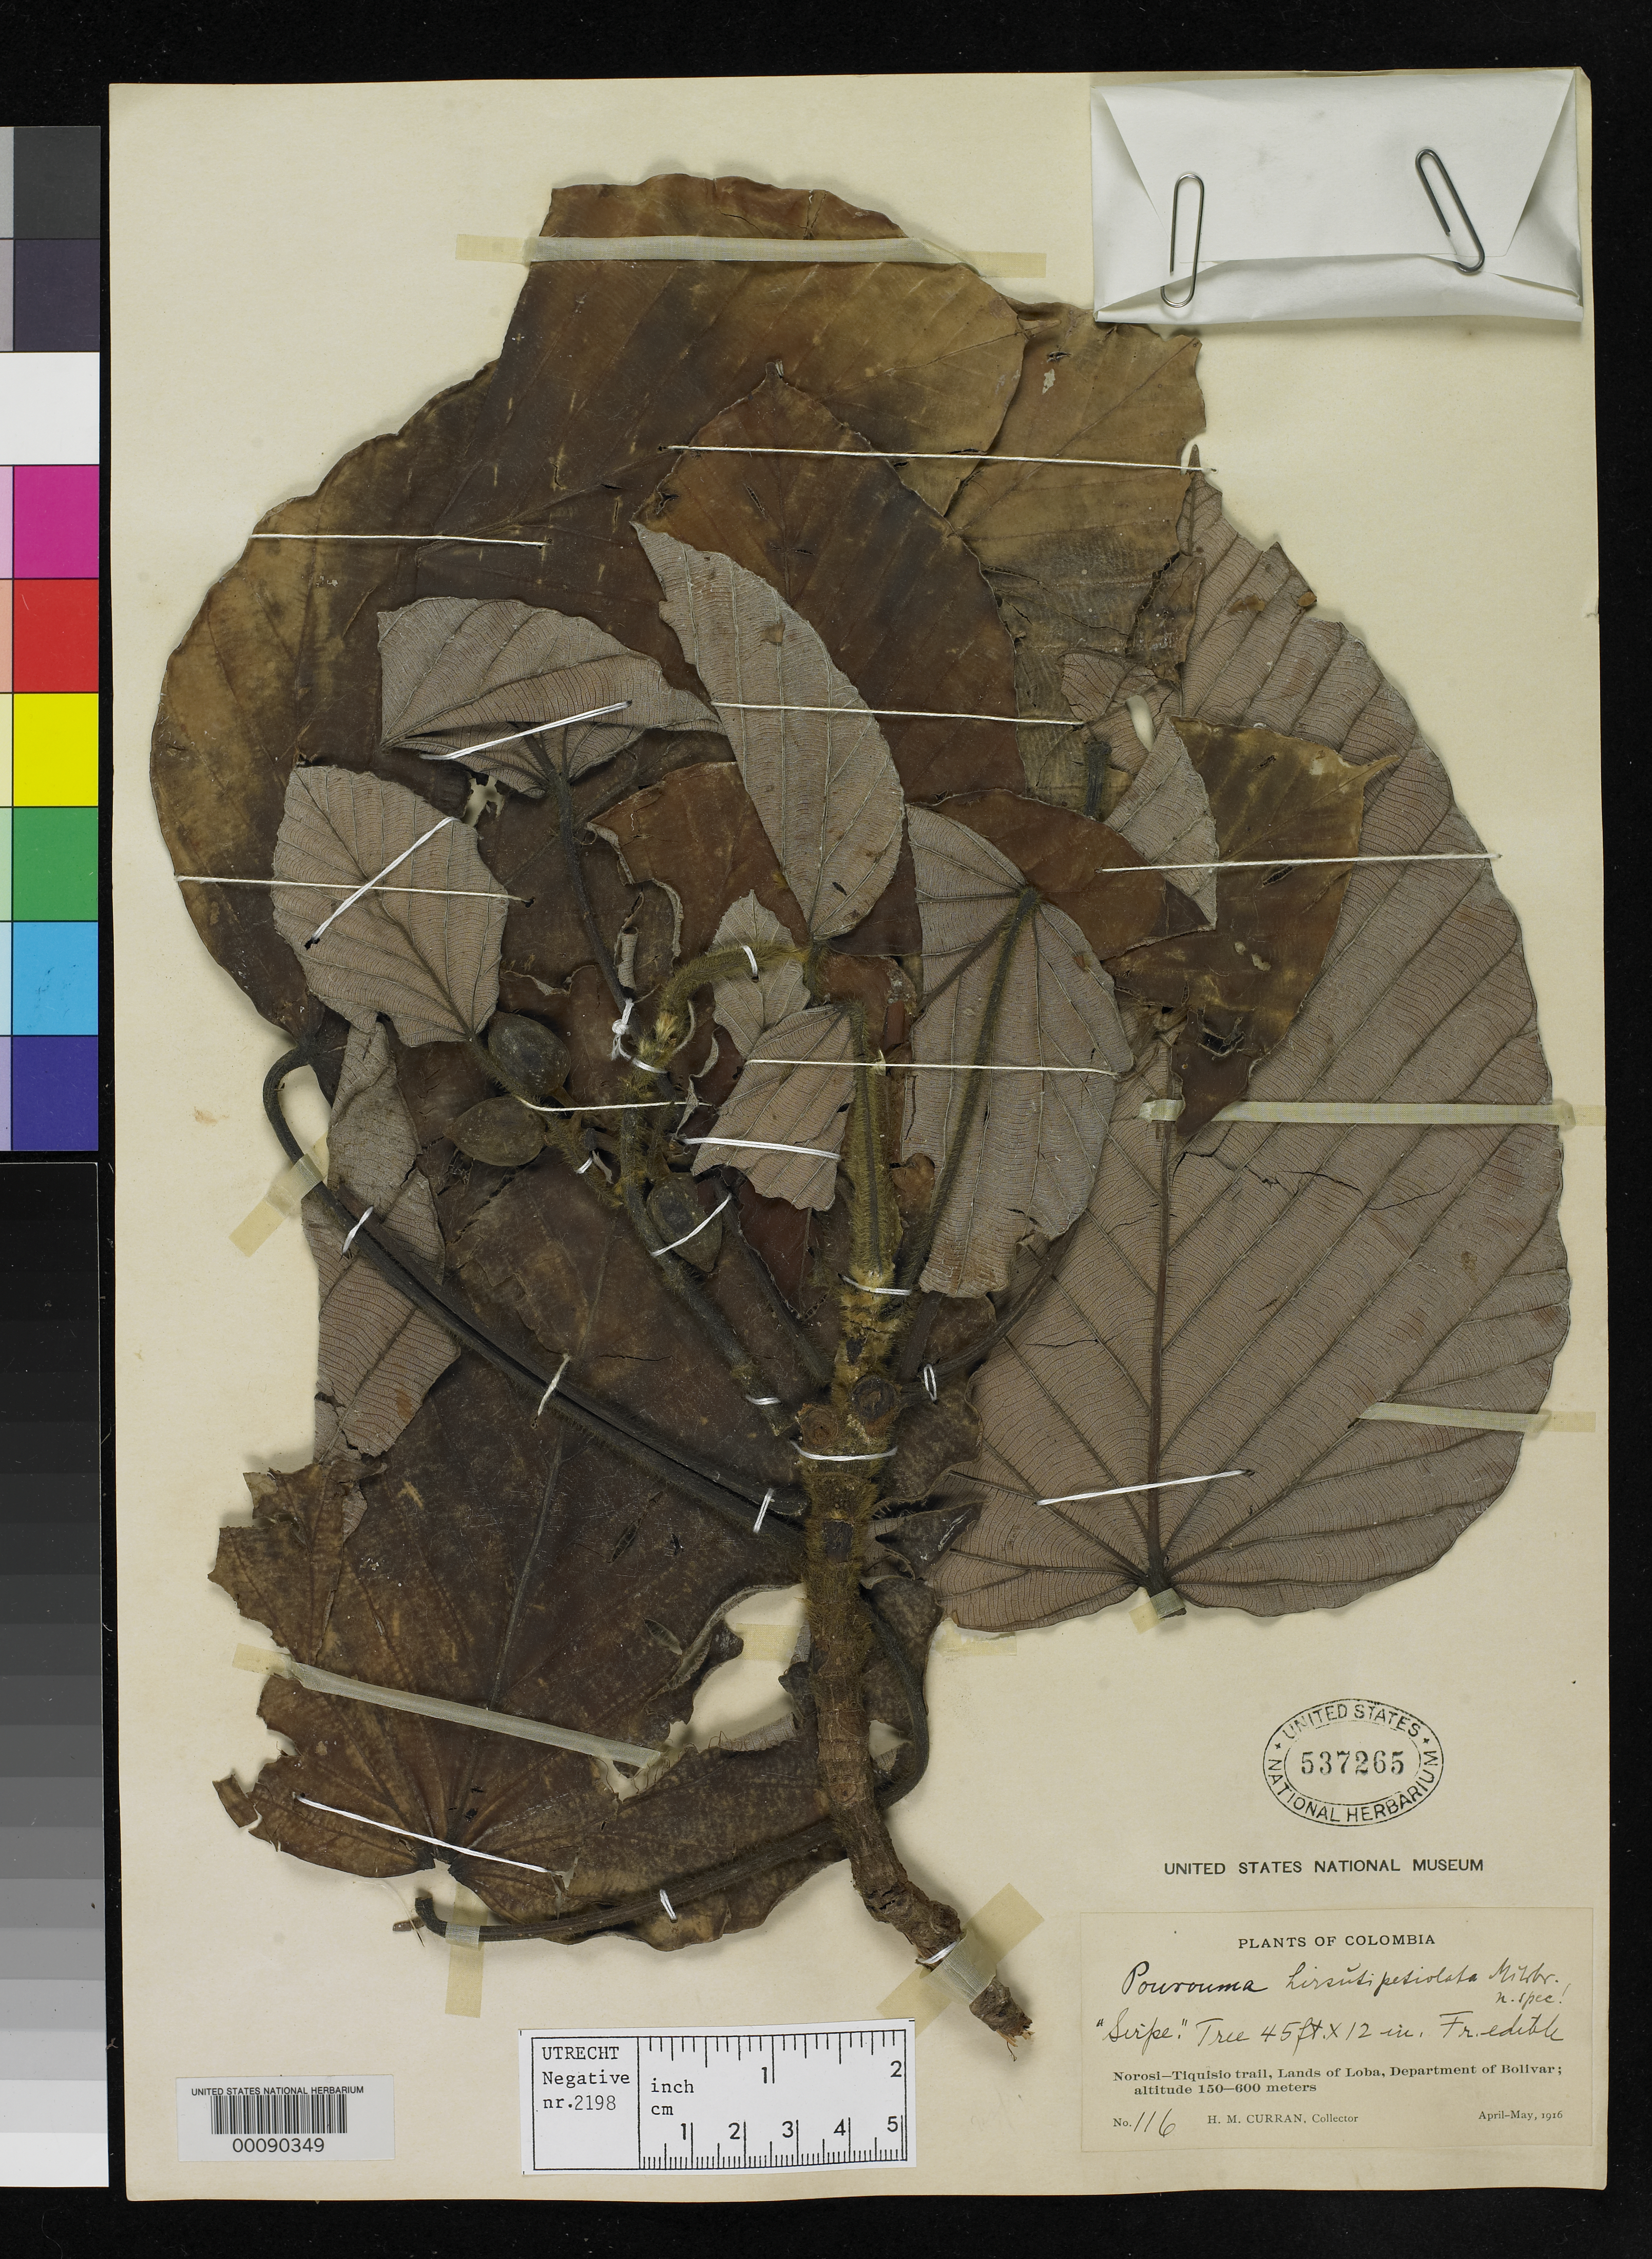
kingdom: Plantae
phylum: Tracheophyta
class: Magnoliopsida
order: Rosales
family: Urticaceae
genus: Pourouma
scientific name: Pourouma hirsutipetiolata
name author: Mildbr.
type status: Holotype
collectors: H. M. Curran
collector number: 116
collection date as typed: Apr 1916 to -- May 1916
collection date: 1916-04/1916-05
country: Colombia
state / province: Bolívar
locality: Norosi-Tiquisio Trail, Lands of Loba.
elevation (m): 100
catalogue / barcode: US 537265